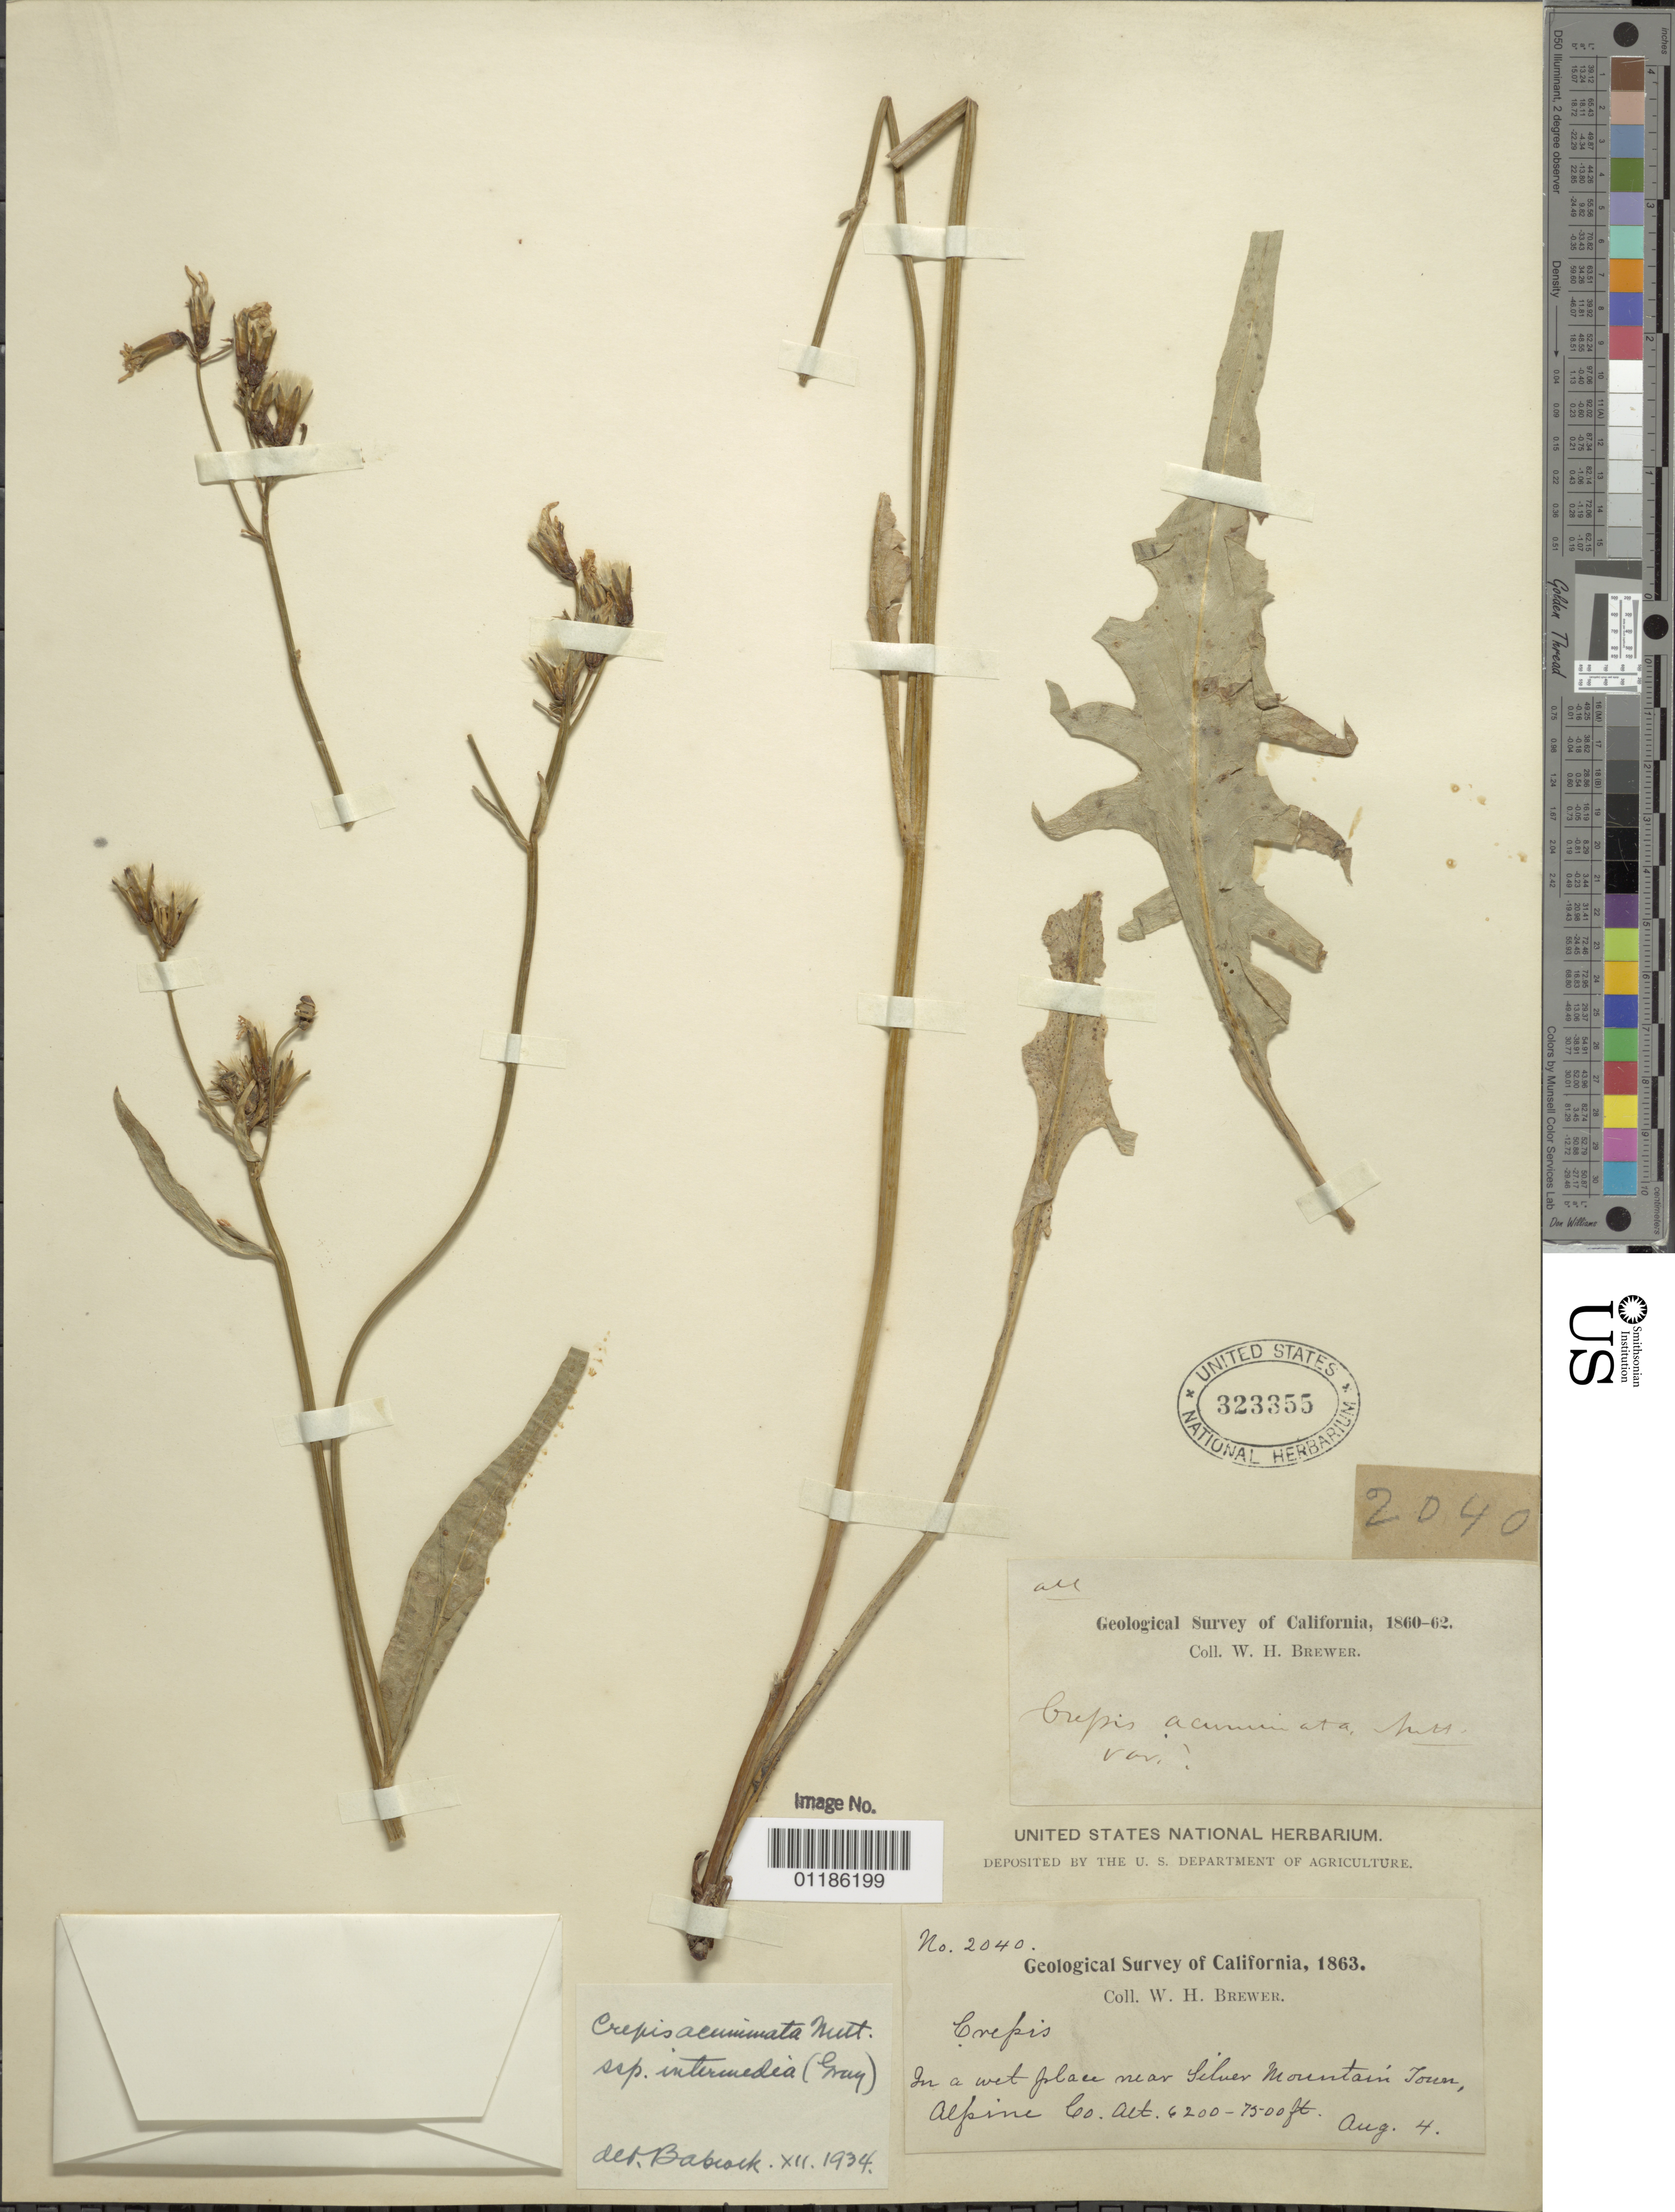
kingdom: Plantae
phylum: Tracheophyta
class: Magnoliopsida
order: Asterales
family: Asteraceae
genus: Crepis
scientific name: Crepis acuminata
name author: Nutt.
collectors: W. H. Brewer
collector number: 2040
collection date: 1863-08-04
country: United States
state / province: California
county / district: Alpine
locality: near Silver Mountain Town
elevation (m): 1890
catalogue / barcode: US 323355